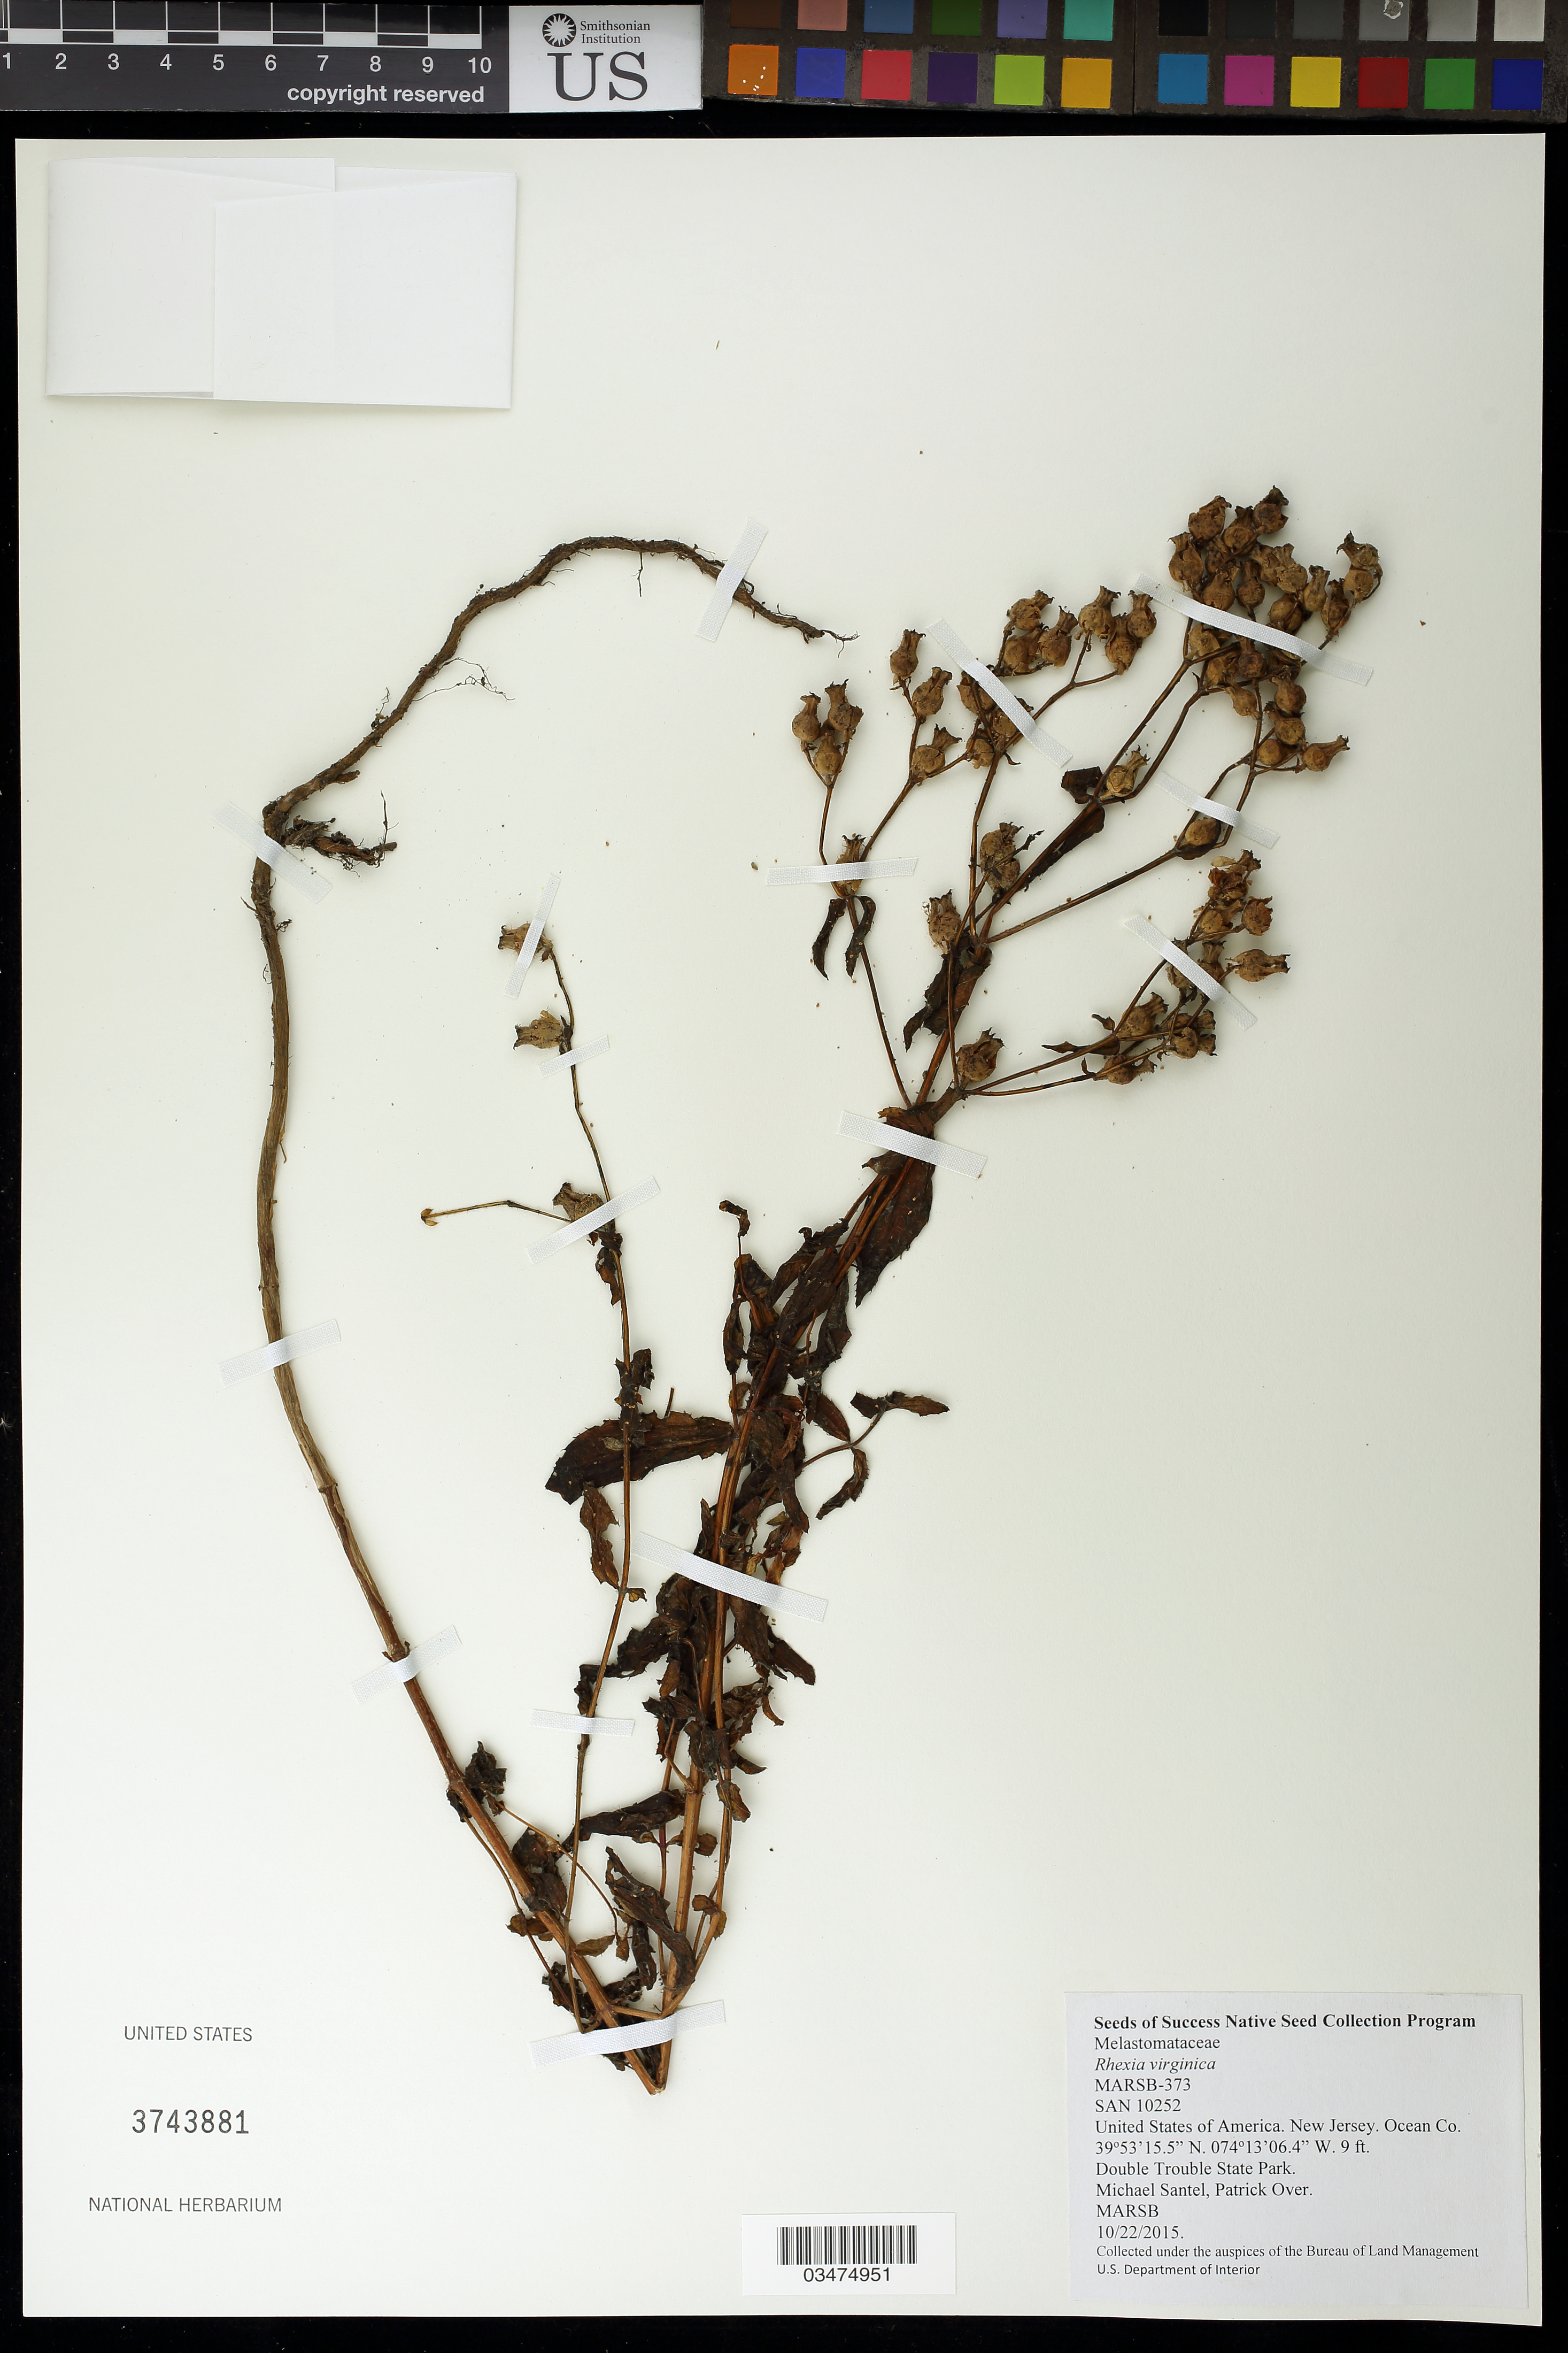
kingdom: Plantae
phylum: Tracheophyta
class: Magnoliopsida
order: Myrtales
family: Melastomataceae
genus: Rhexia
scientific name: Rhexia virginica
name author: L.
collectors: M. Santel & P. Over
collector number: MARSB-373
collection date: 2015-10-22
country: United States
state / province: New Jersey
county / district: Ocean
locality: Double Trouble State Park, Cranbery Bogs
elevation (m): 3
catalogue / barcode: US 3743881